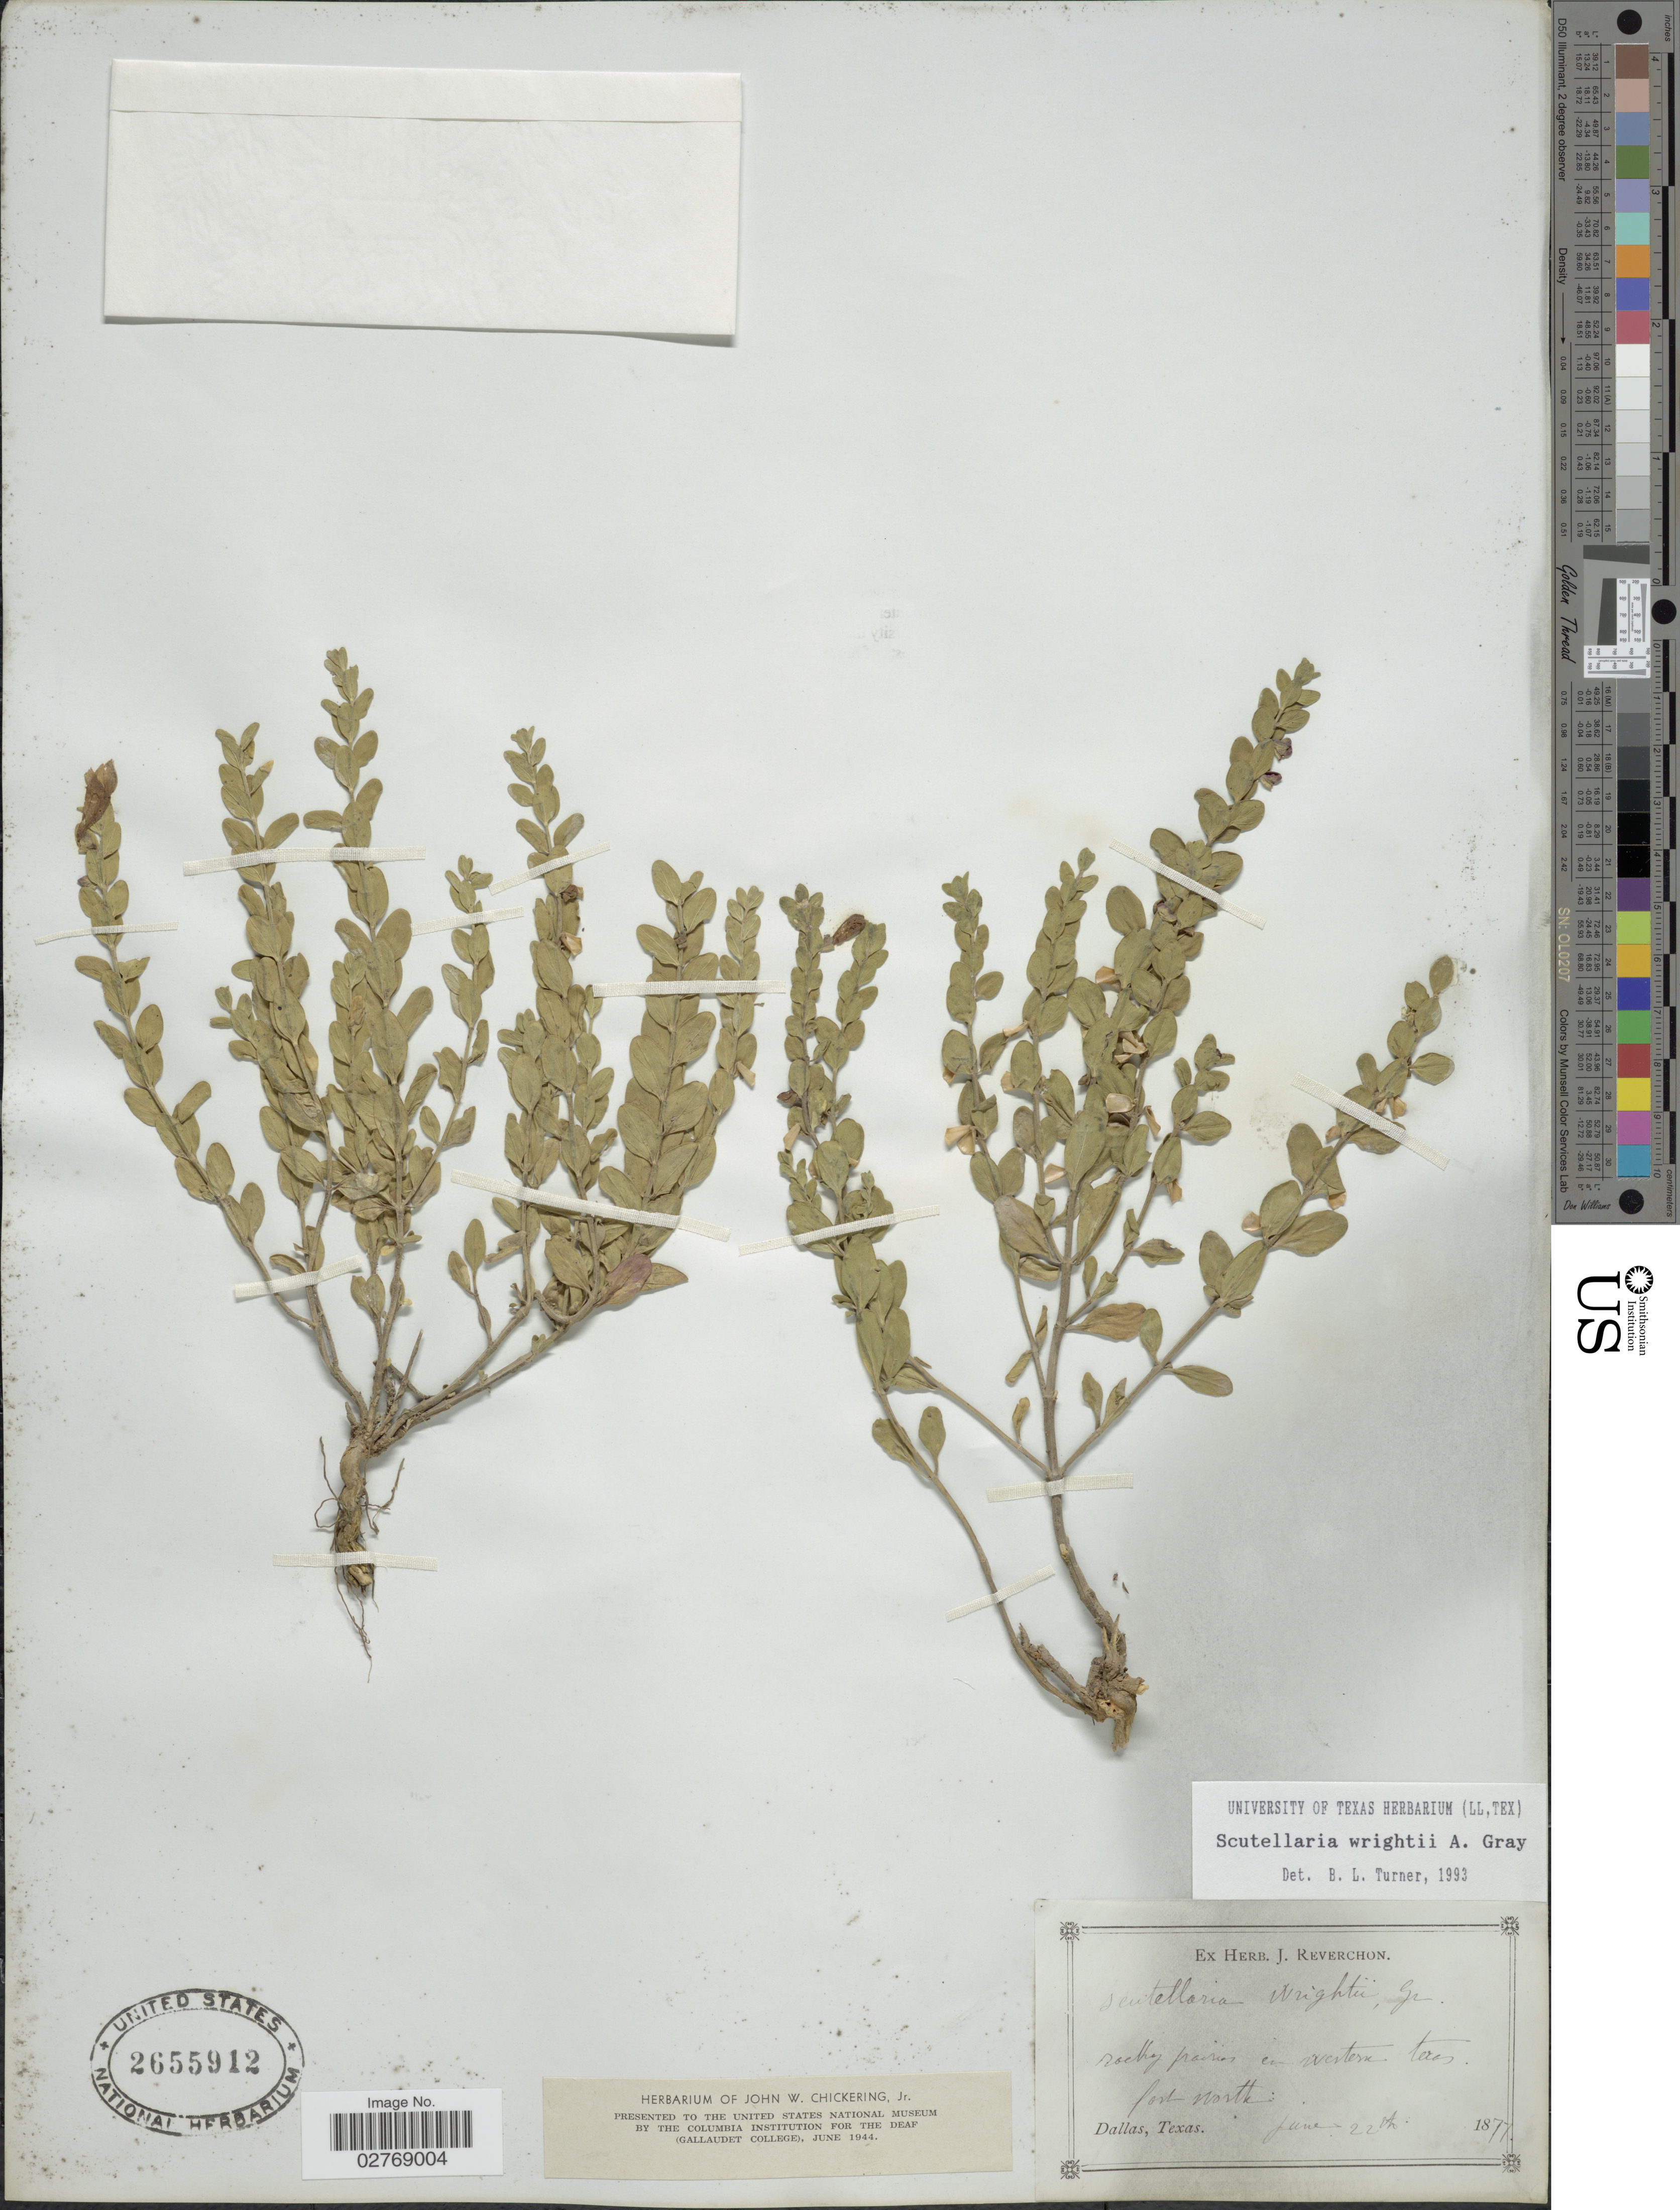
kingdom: Plantae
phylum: Tracheophyta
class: Magnoliopsida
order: Lamiales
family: Lamiaceae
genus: Scutellaria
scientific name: Scutellaria wrightii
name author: A. Gray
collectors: ex herb. J. Reverchon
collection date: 1877-06-20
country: United States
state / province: Texas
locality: Rocky prairies in Western Texas Fort North, Dallas.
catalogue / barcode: US 2655912